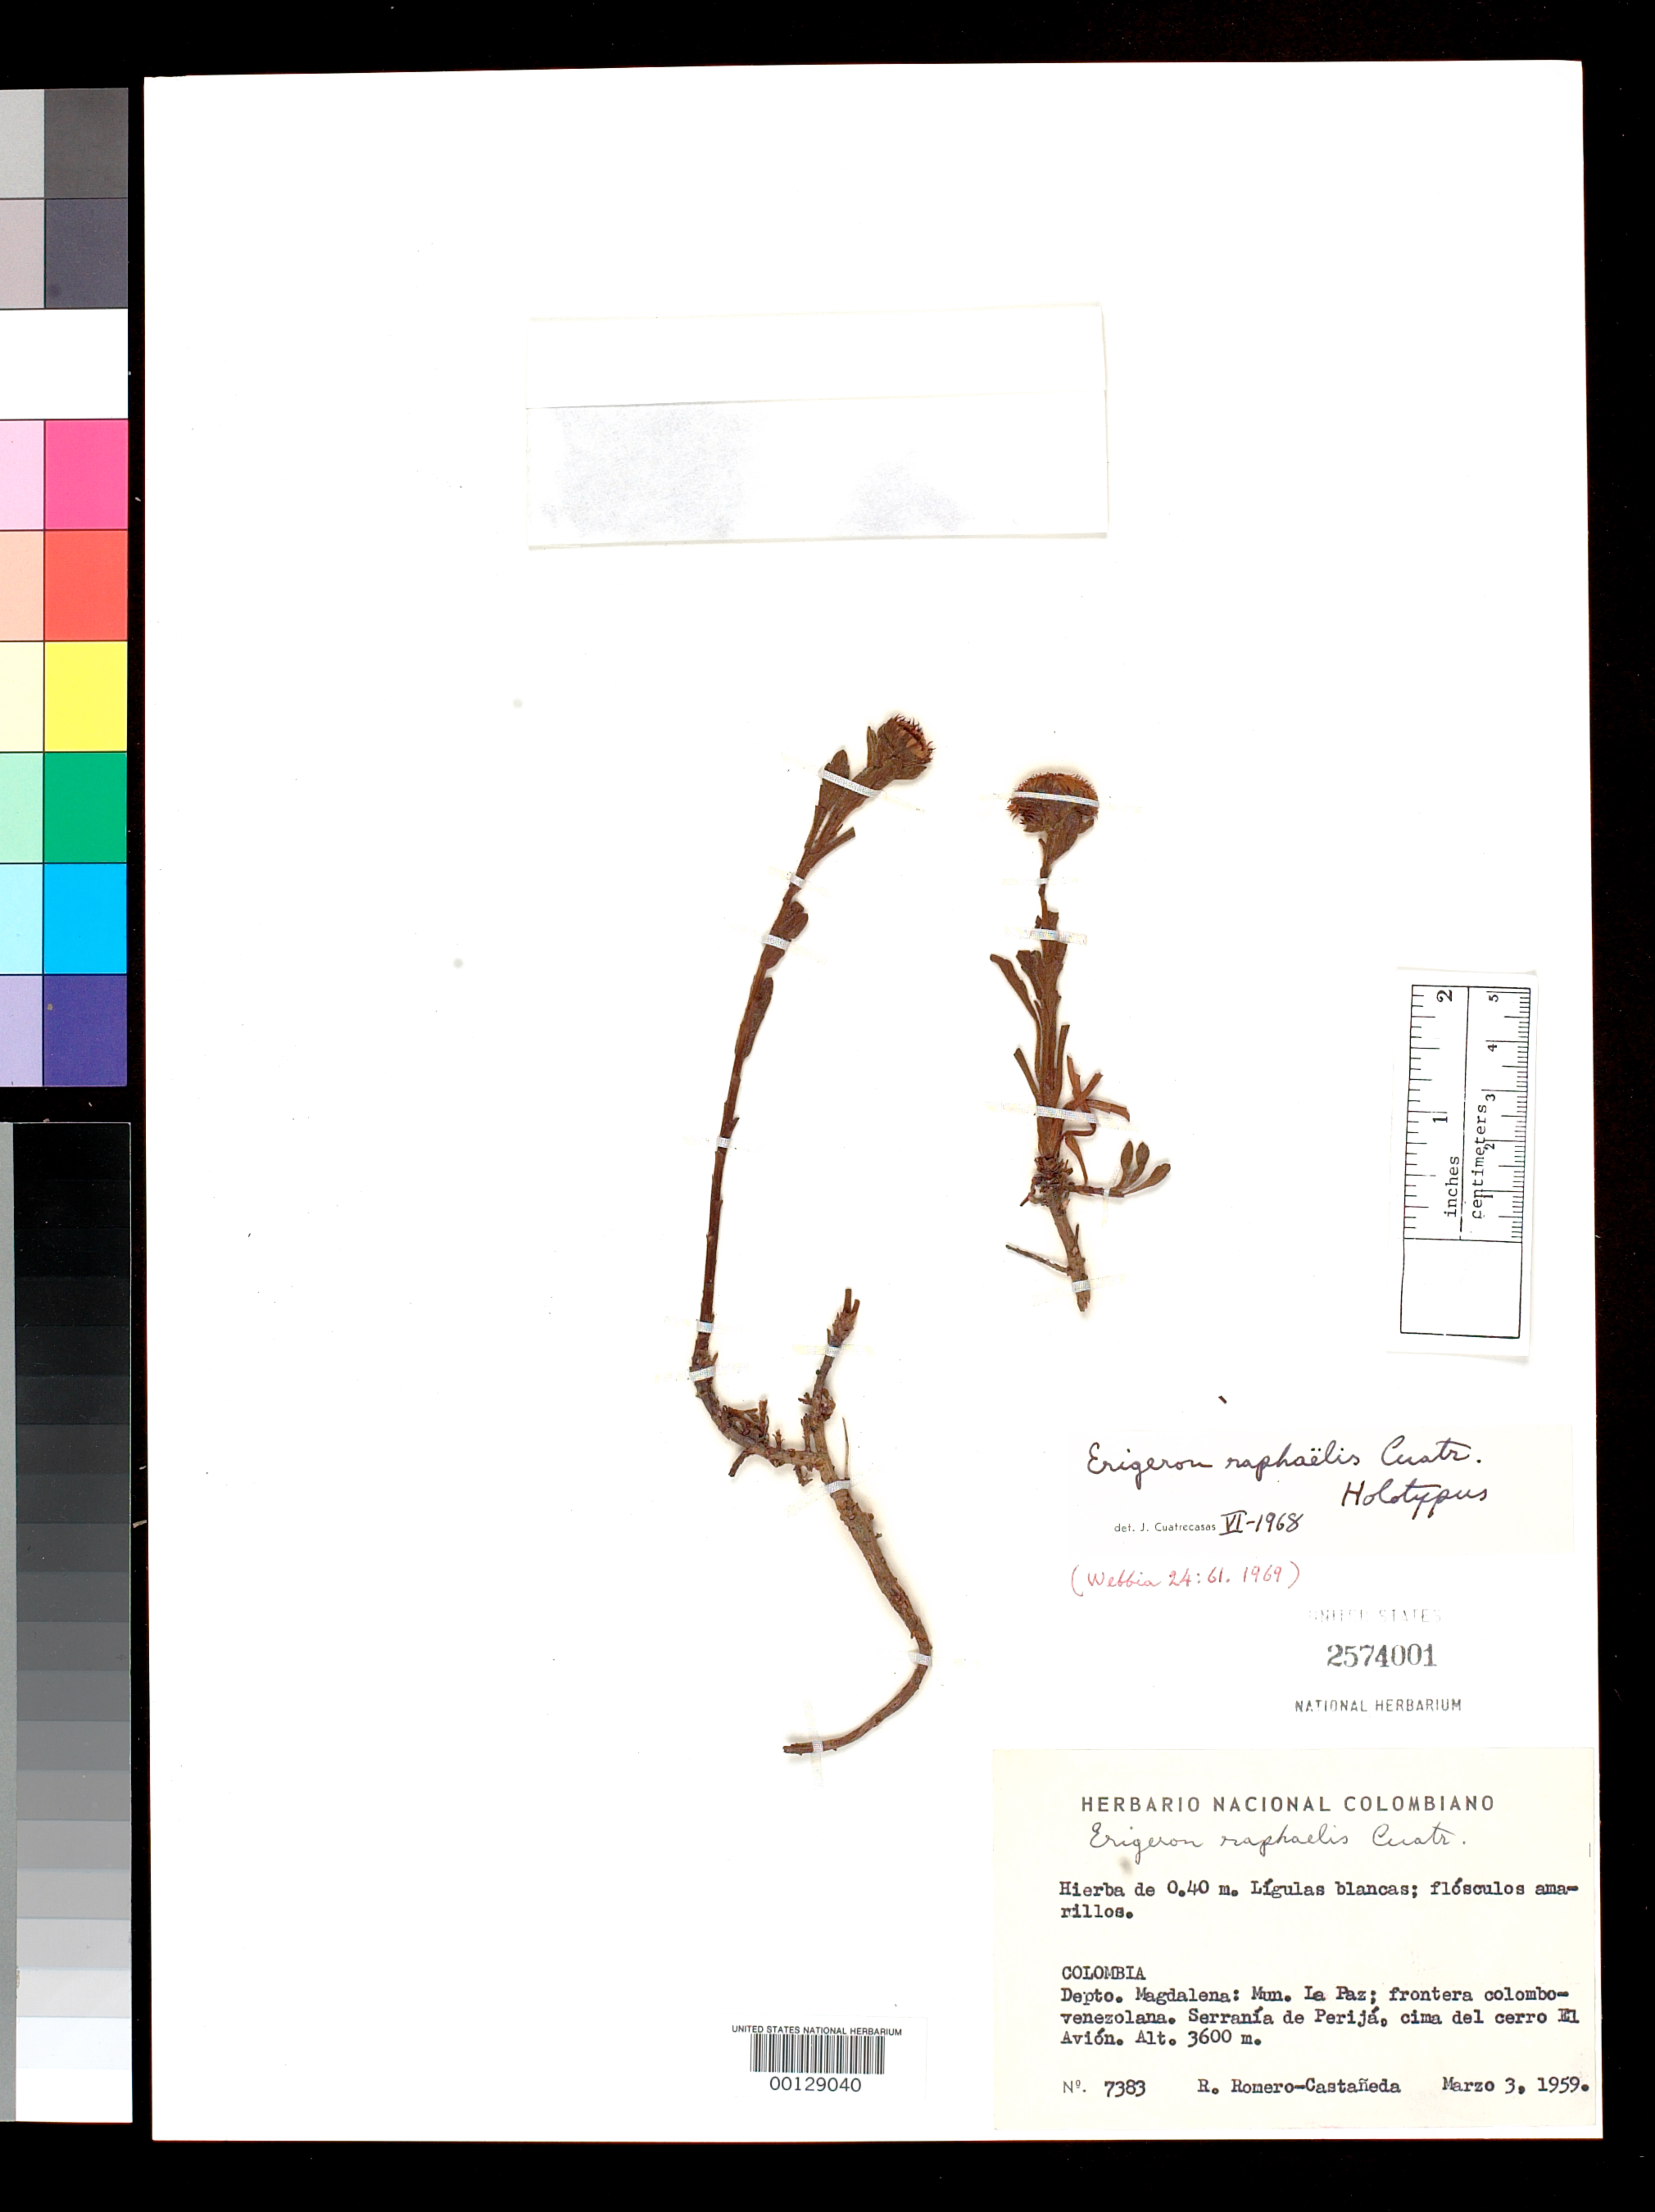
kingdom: Plantae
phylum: Tracheophyta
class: Magnoliopsida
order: Asterales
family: Asteraceae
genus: Erigeron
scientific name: Erigeron raphaelis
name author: Cuatrec.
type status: Holotype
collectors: R. Romero Castañeda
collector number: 7383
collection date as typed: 03 Mar 1959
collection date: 1959-03-03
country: Colombia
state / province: Magdalena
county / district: La Paz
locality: Serrania de Perija.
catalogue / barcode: US 2574001